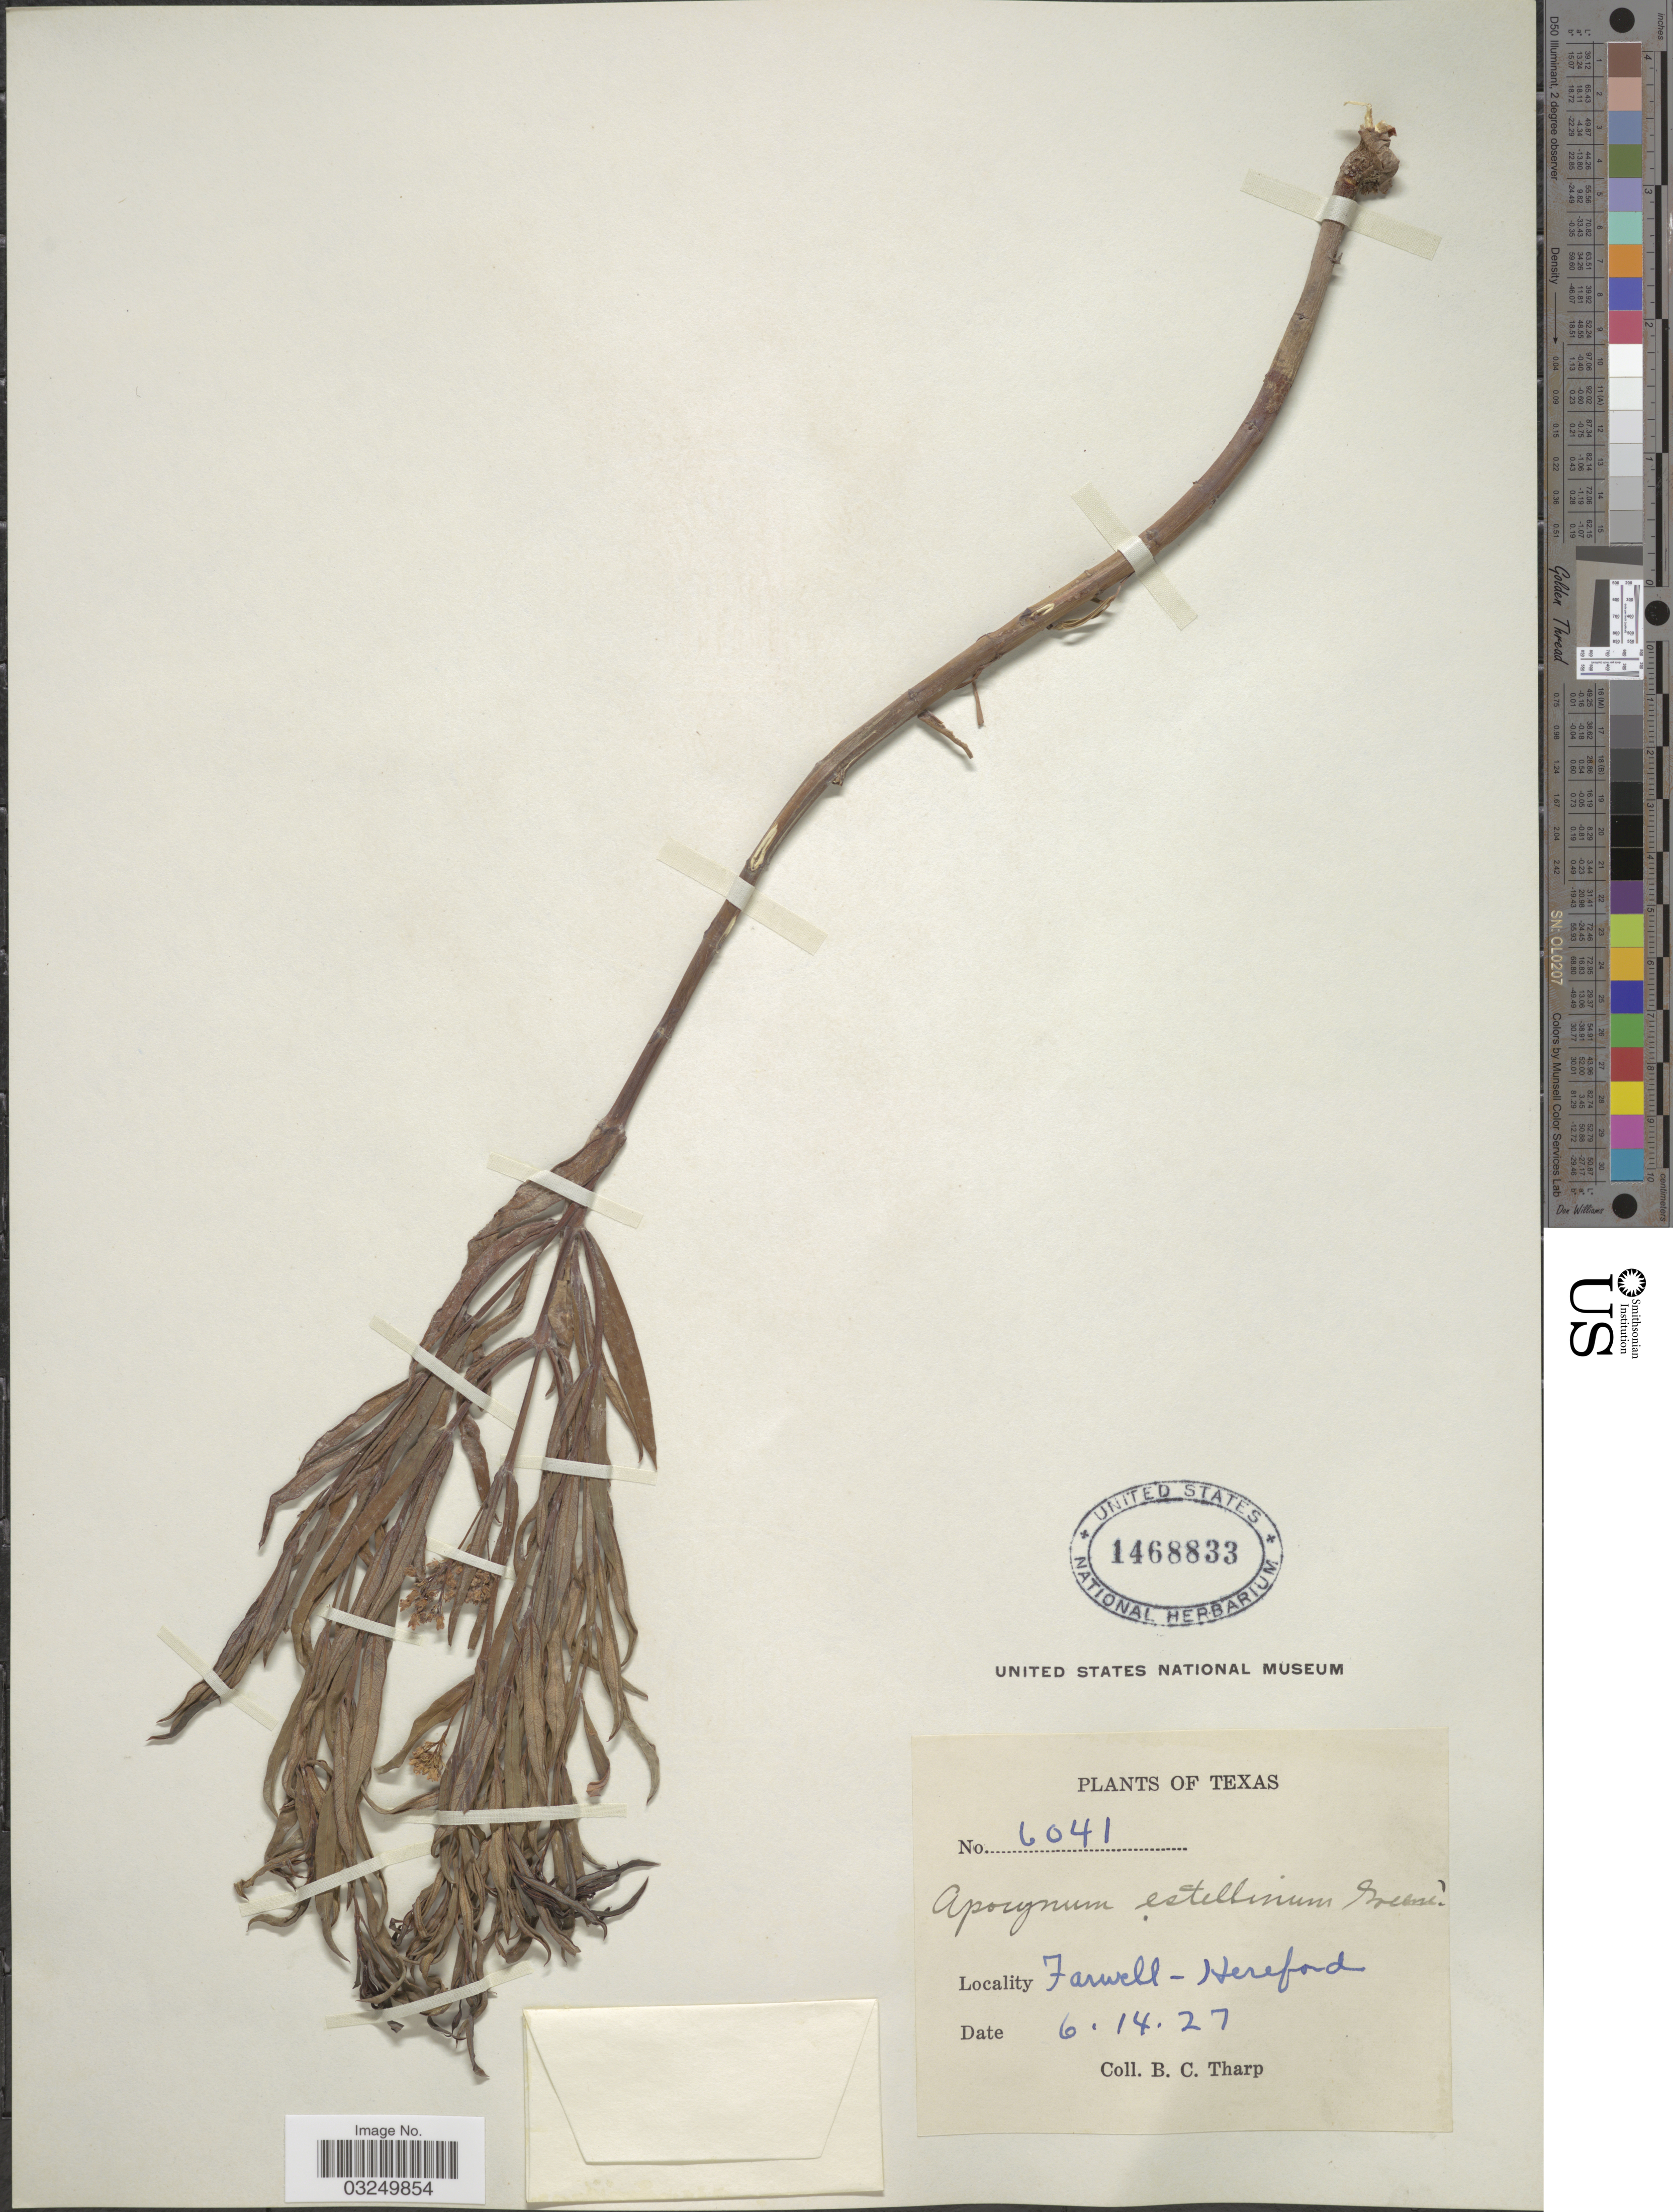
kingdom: Plantae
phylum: Tracheophyta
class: Magnoliopsida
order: Gentianales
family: Apocynaceae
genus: Apocynum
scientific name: Apocynum estellinum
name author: Greene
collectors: B. C. Tharp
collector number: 6041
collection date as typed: Transcribed d/m/y: 14/6/27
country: United States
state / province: Texas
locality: Farwell - Hereford.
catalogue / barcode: US 1468833